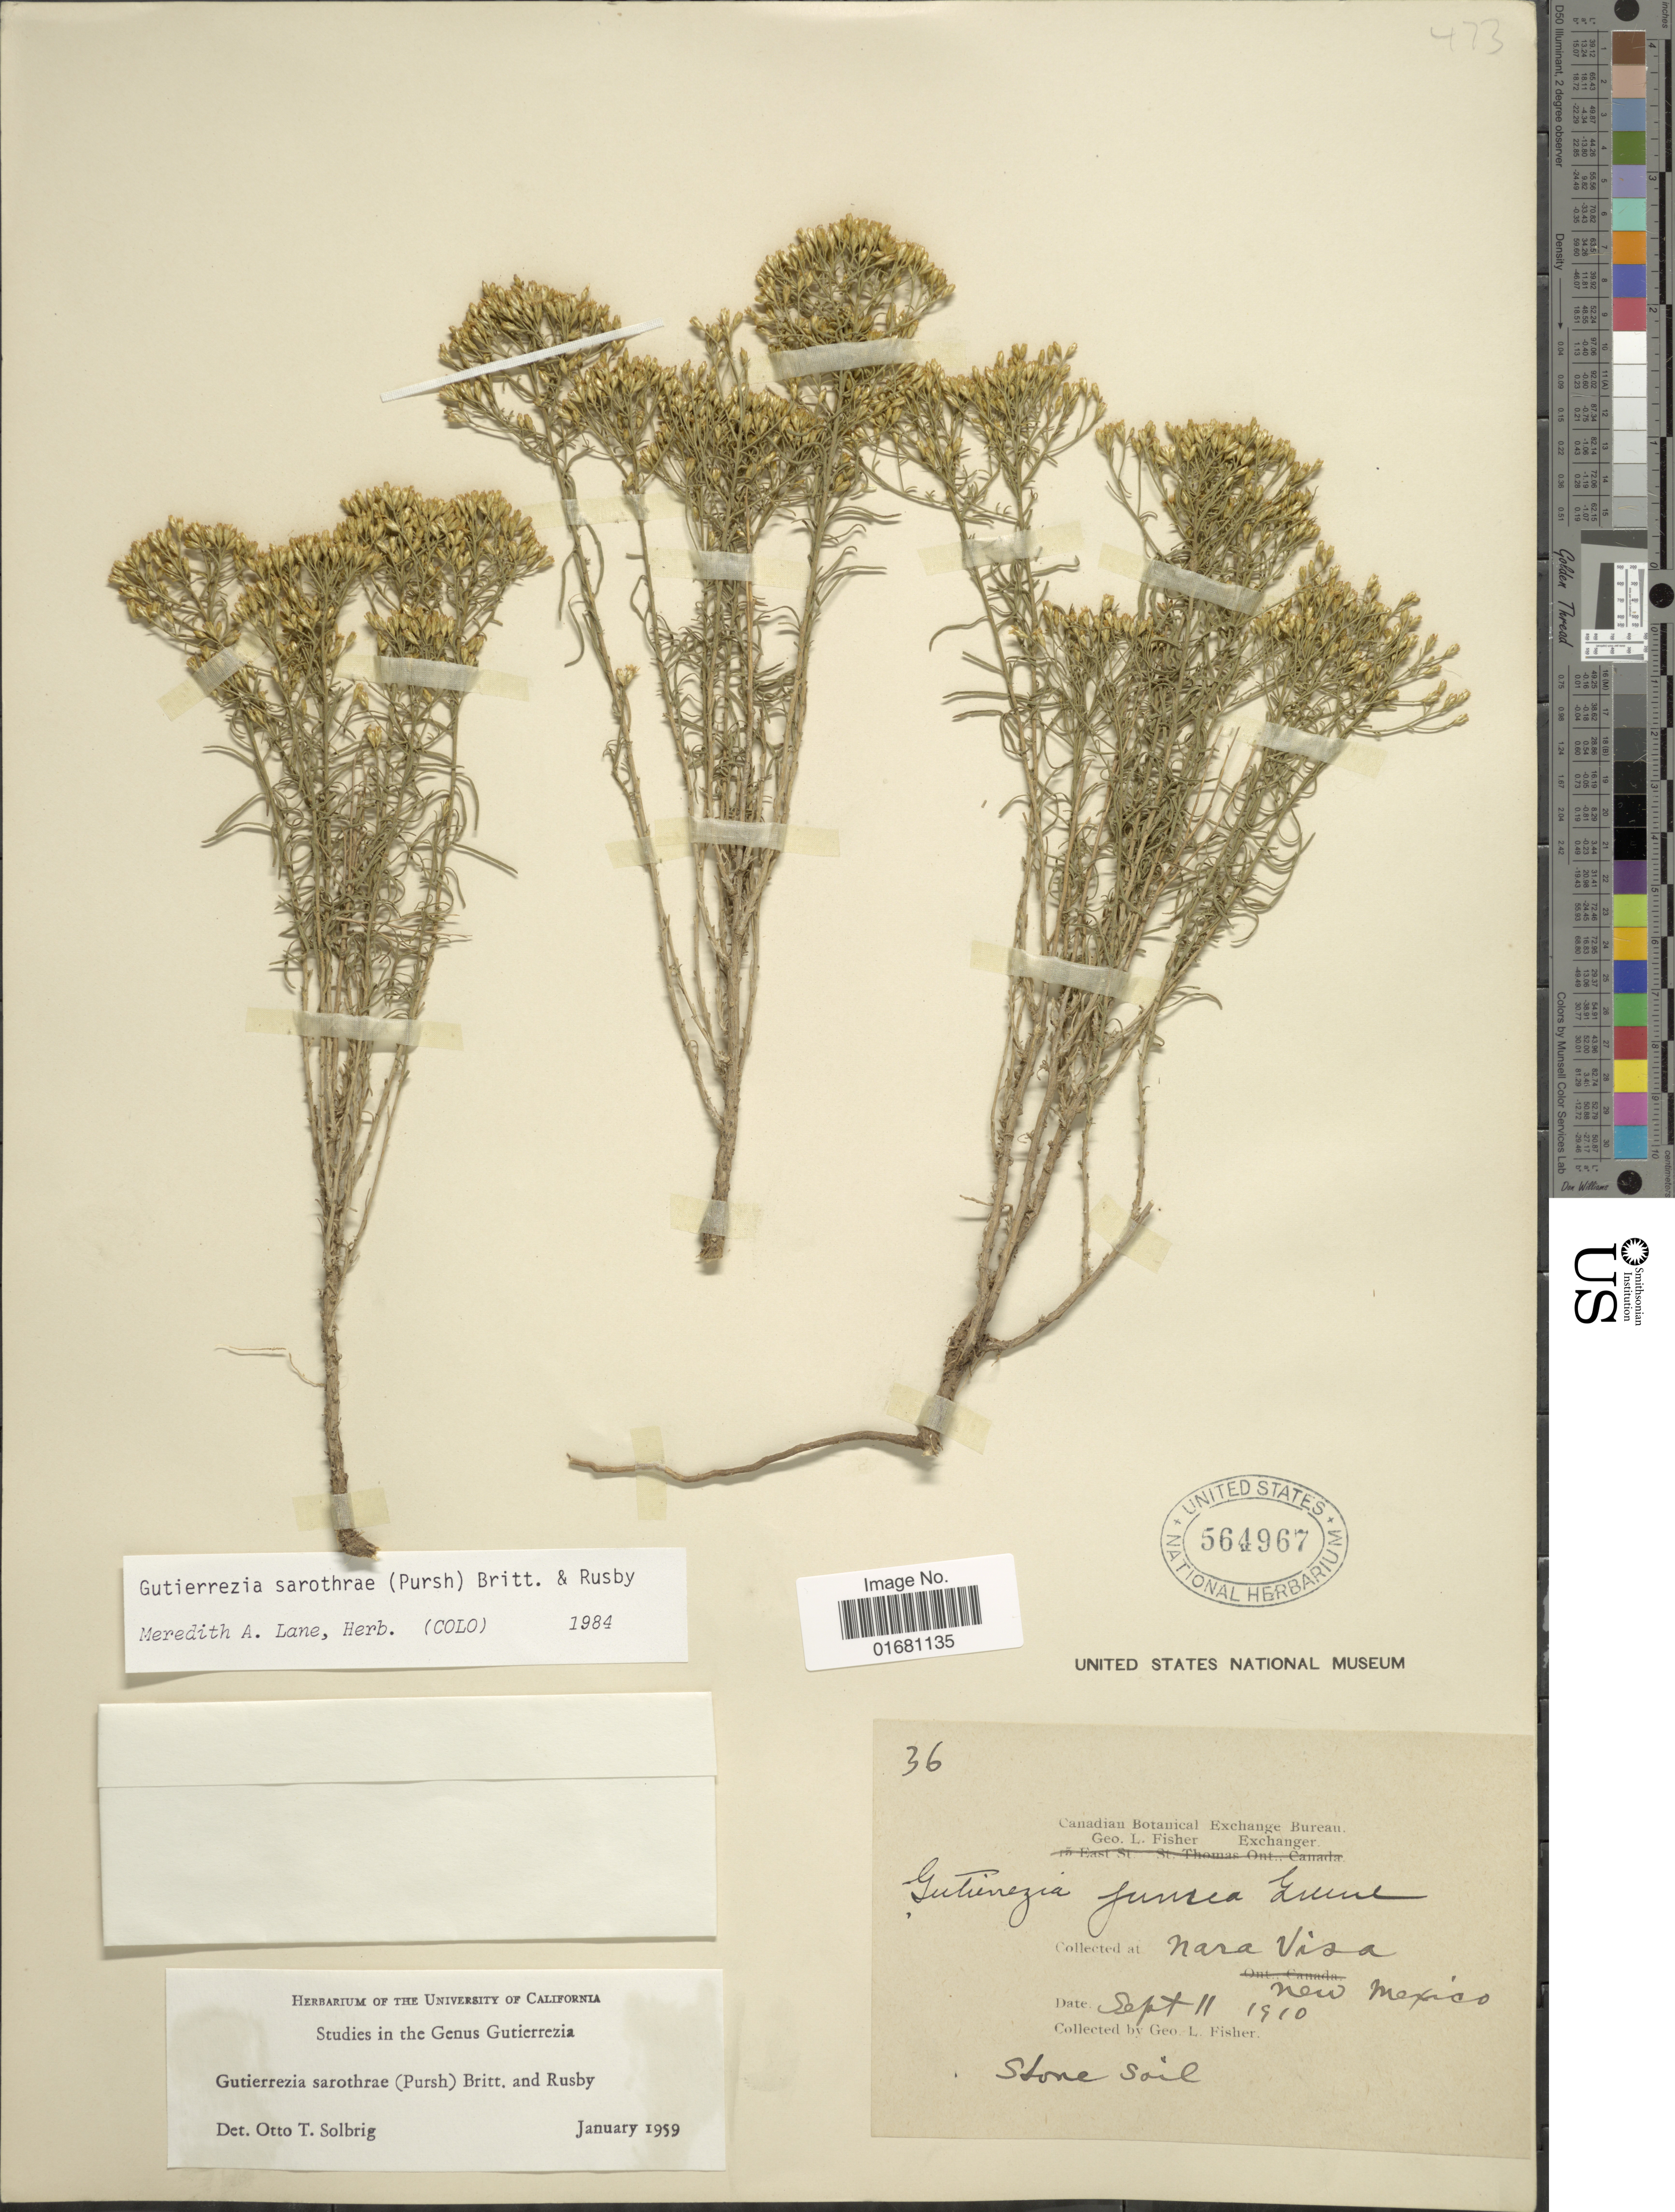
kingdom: Plantae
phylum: Tracheophyta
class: Magnoliopsida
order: Asterales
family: Asteraceae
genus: Gutierrezia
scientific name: Gutierrezia sarothrae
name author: (Pursh) Britton & Rusby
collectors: G. L. Fisher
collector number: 36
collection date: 1910-09-11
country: United States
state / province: New Mexico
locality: Nara Visa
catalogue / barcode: US 564967